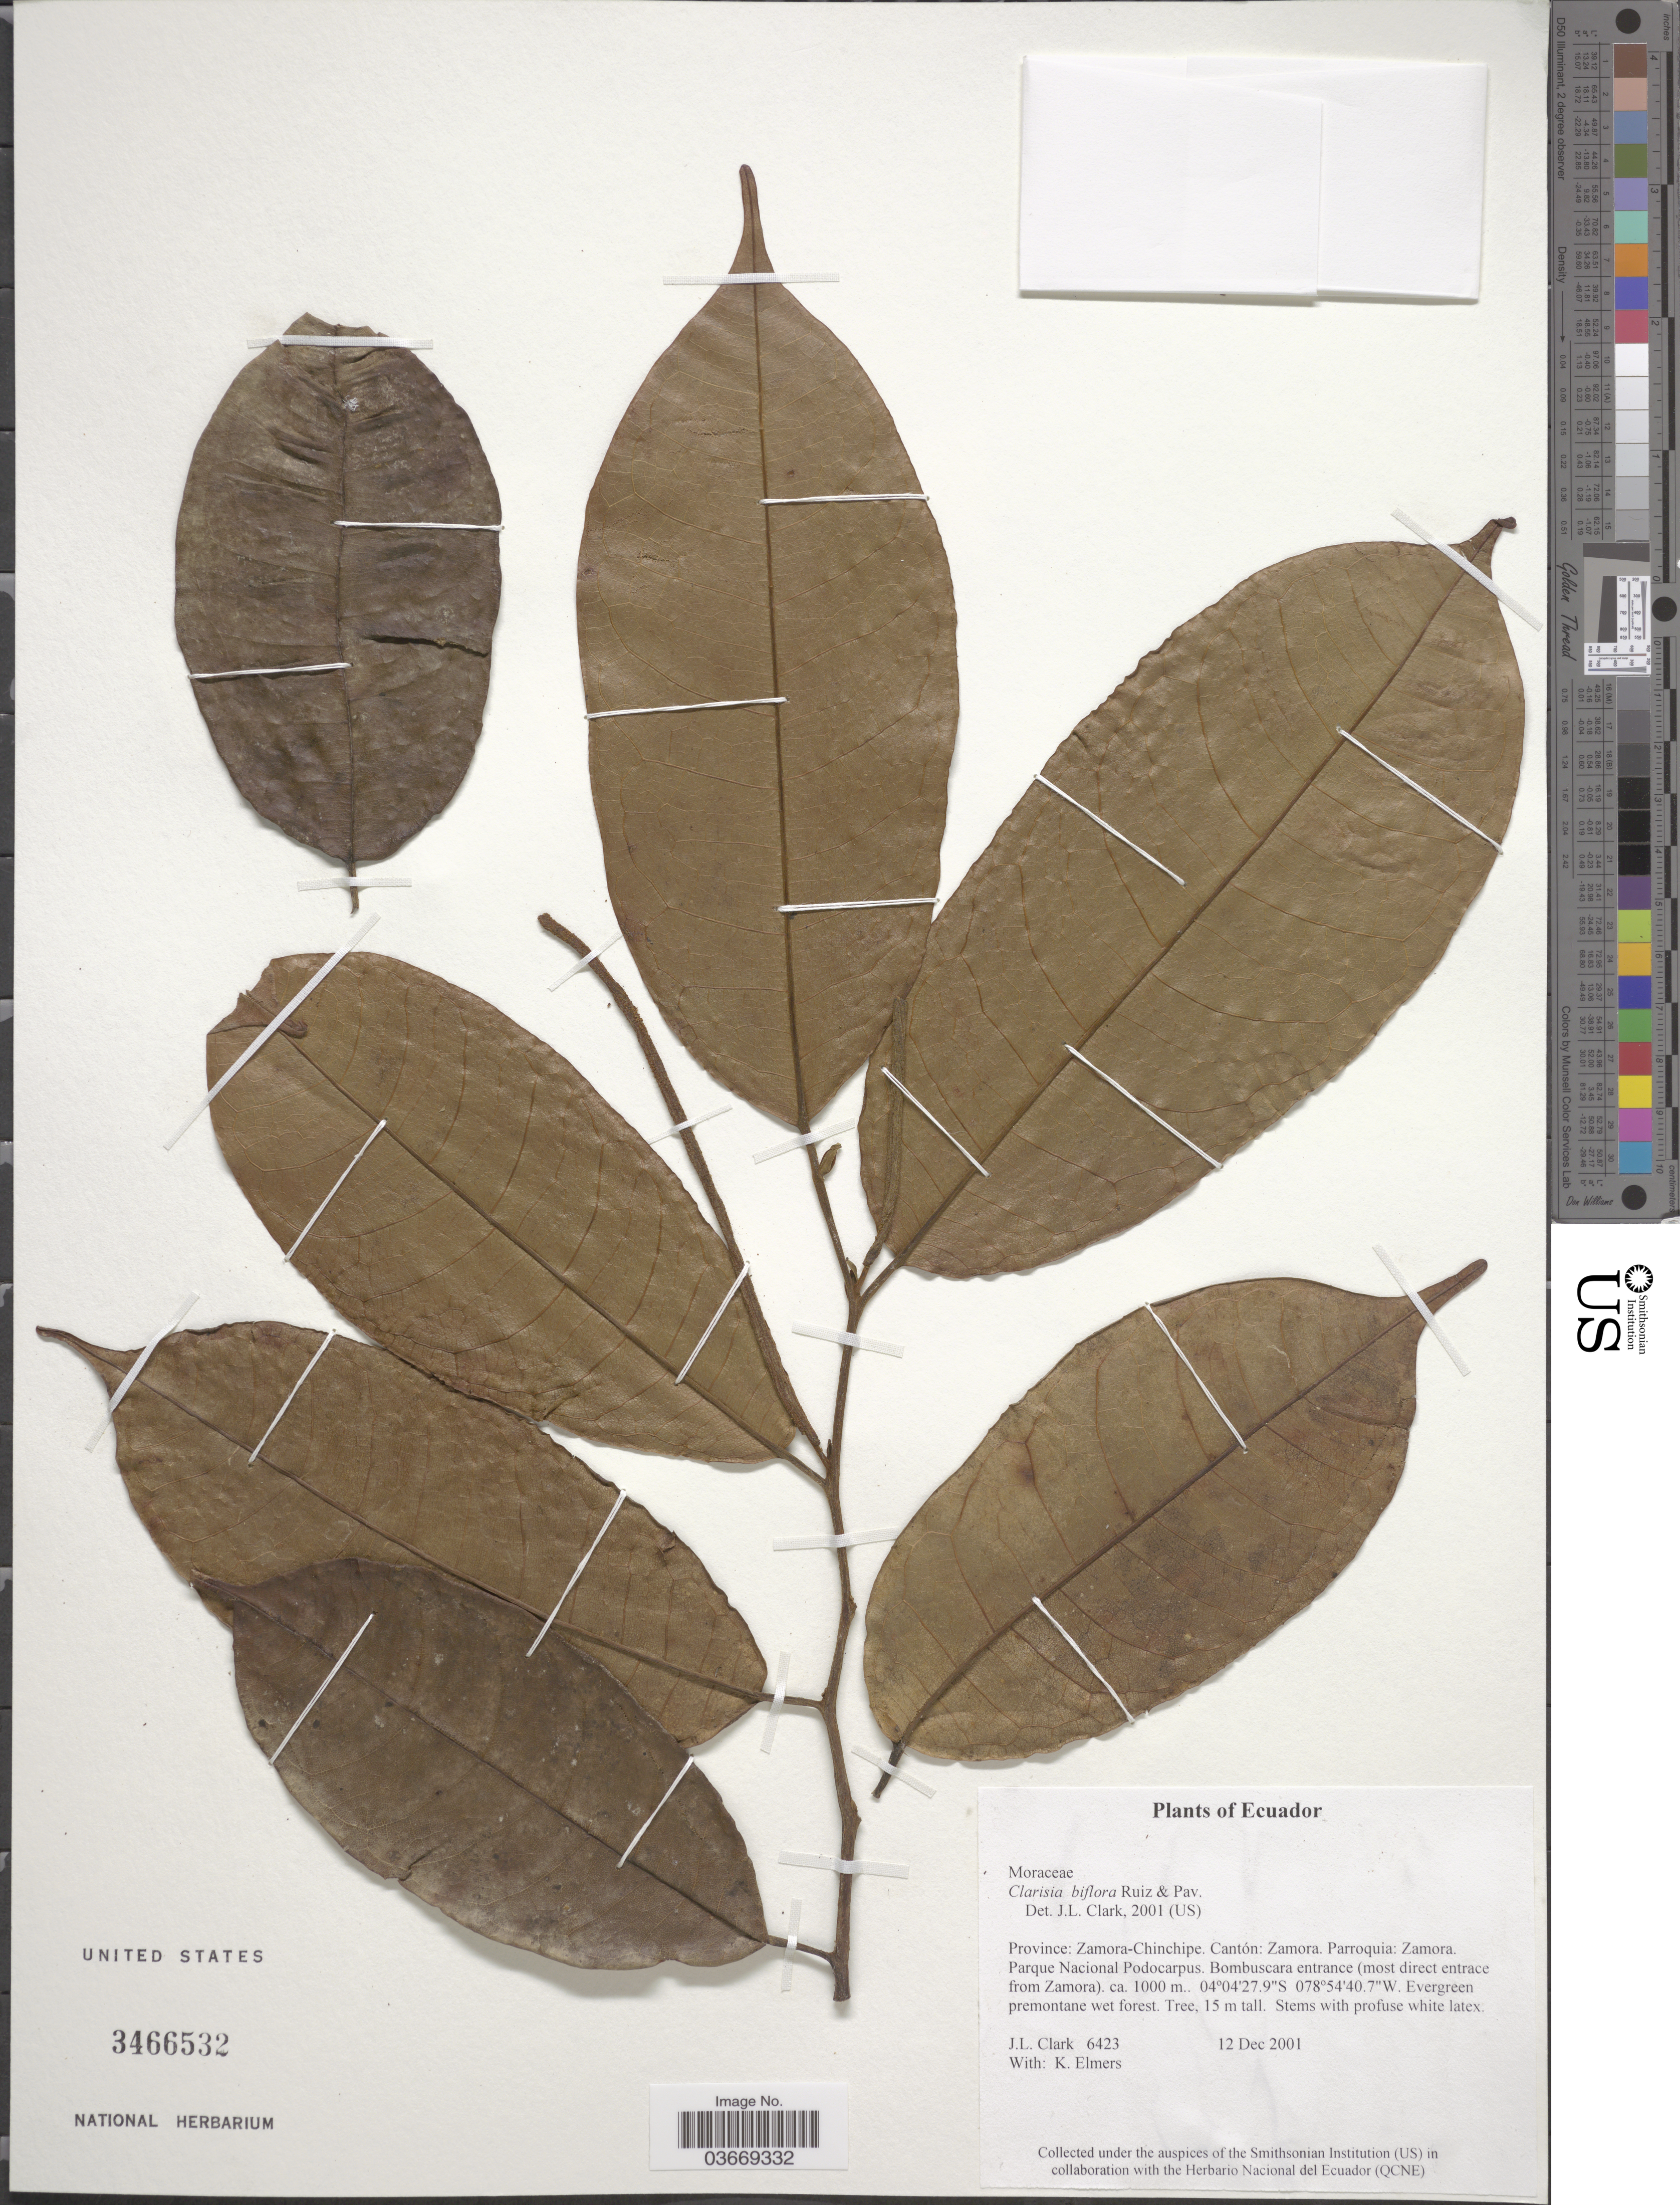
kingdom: Plantae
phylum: Tracheophyta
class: Magnoliopsida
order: Rosales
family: Moraceae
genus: Clarisia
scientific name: Clarisia biflora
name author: Ruiz & Pav.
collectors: J. L. Clark & K. Elmers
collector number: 6423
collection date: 2001-12-12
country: Ecuador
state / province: Zamora-Chinchipe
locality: Cantón: Zamora. Parroquia: Zamora. Parque Nacional Podocarpus. Bombuscara entrance (most direct entrance from Zamora).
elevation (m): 1000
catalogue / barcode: US 3466532